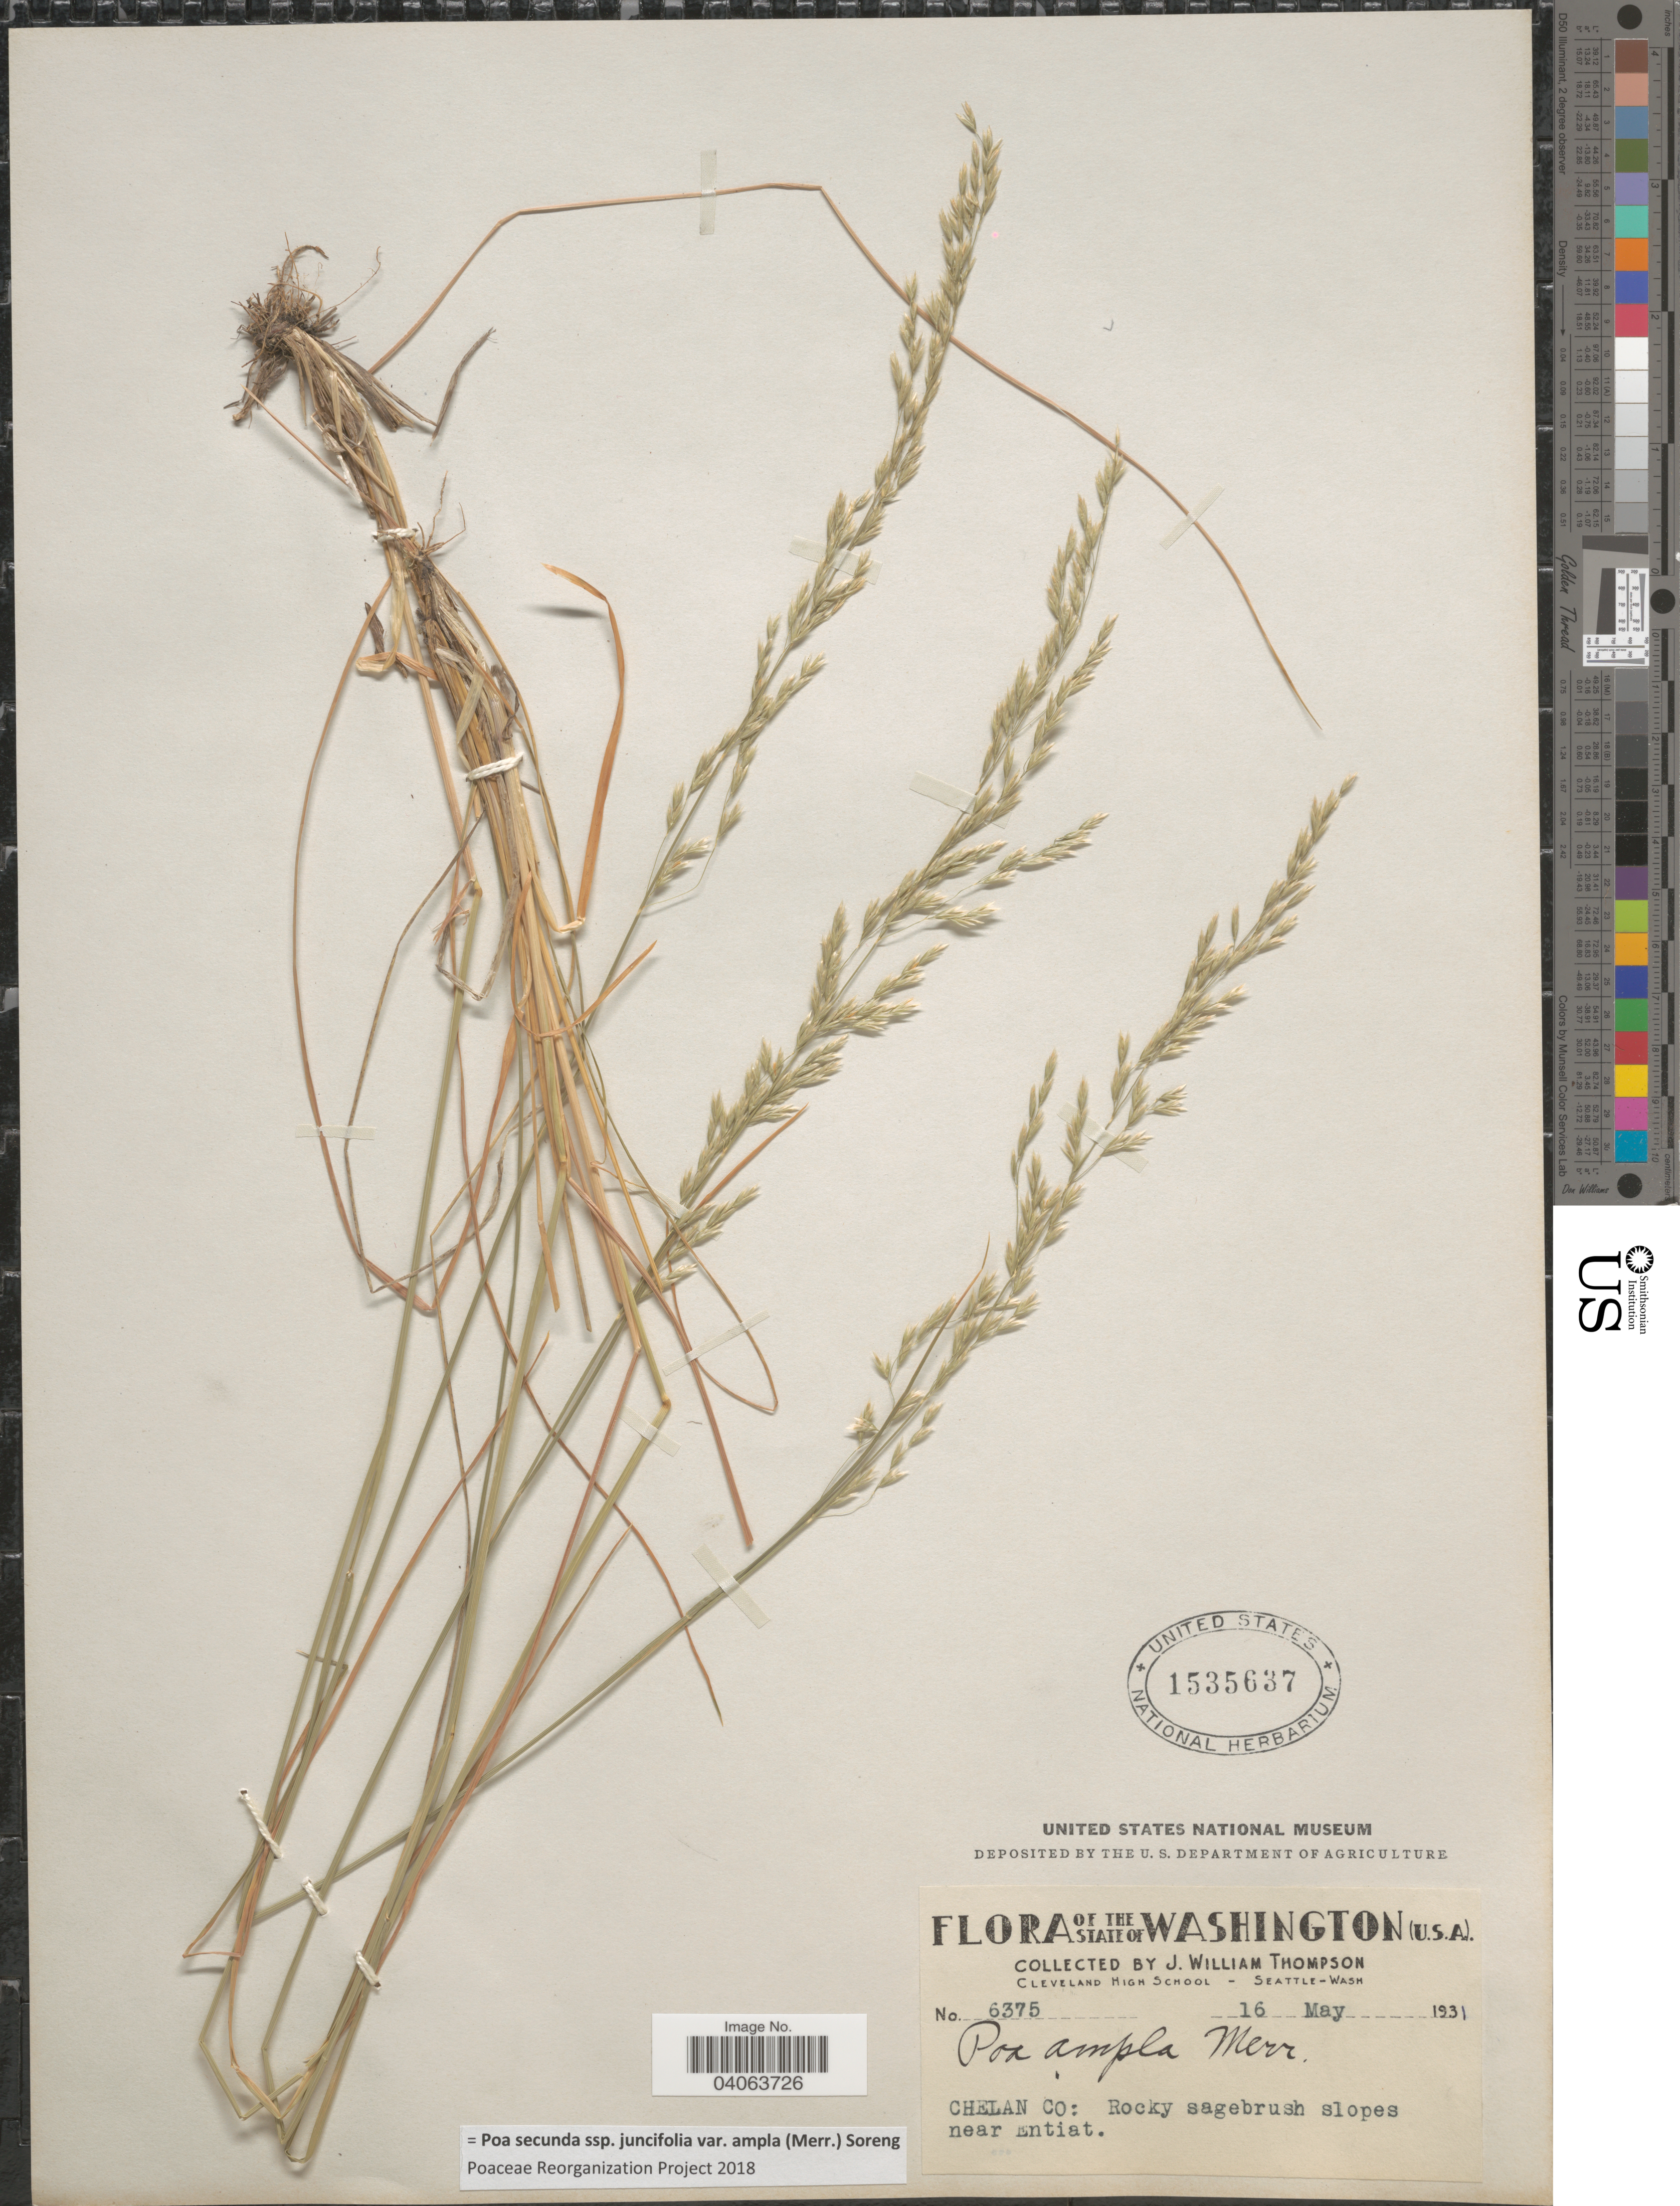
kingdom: Plantae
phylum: Tracheophyta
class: Liliopsida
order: Poales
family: Poaceae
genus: Poa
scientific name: Poa secunda subsp. juncifolia var. ampla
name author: (Merr.) Soreng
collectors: J. W. Thompson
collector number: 6375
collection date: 1931-05-16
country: United States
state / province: Washington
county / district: Chelan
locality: Chelan Co: Rocky sagebrush slopes near Entiat.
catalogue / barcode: US 1535637